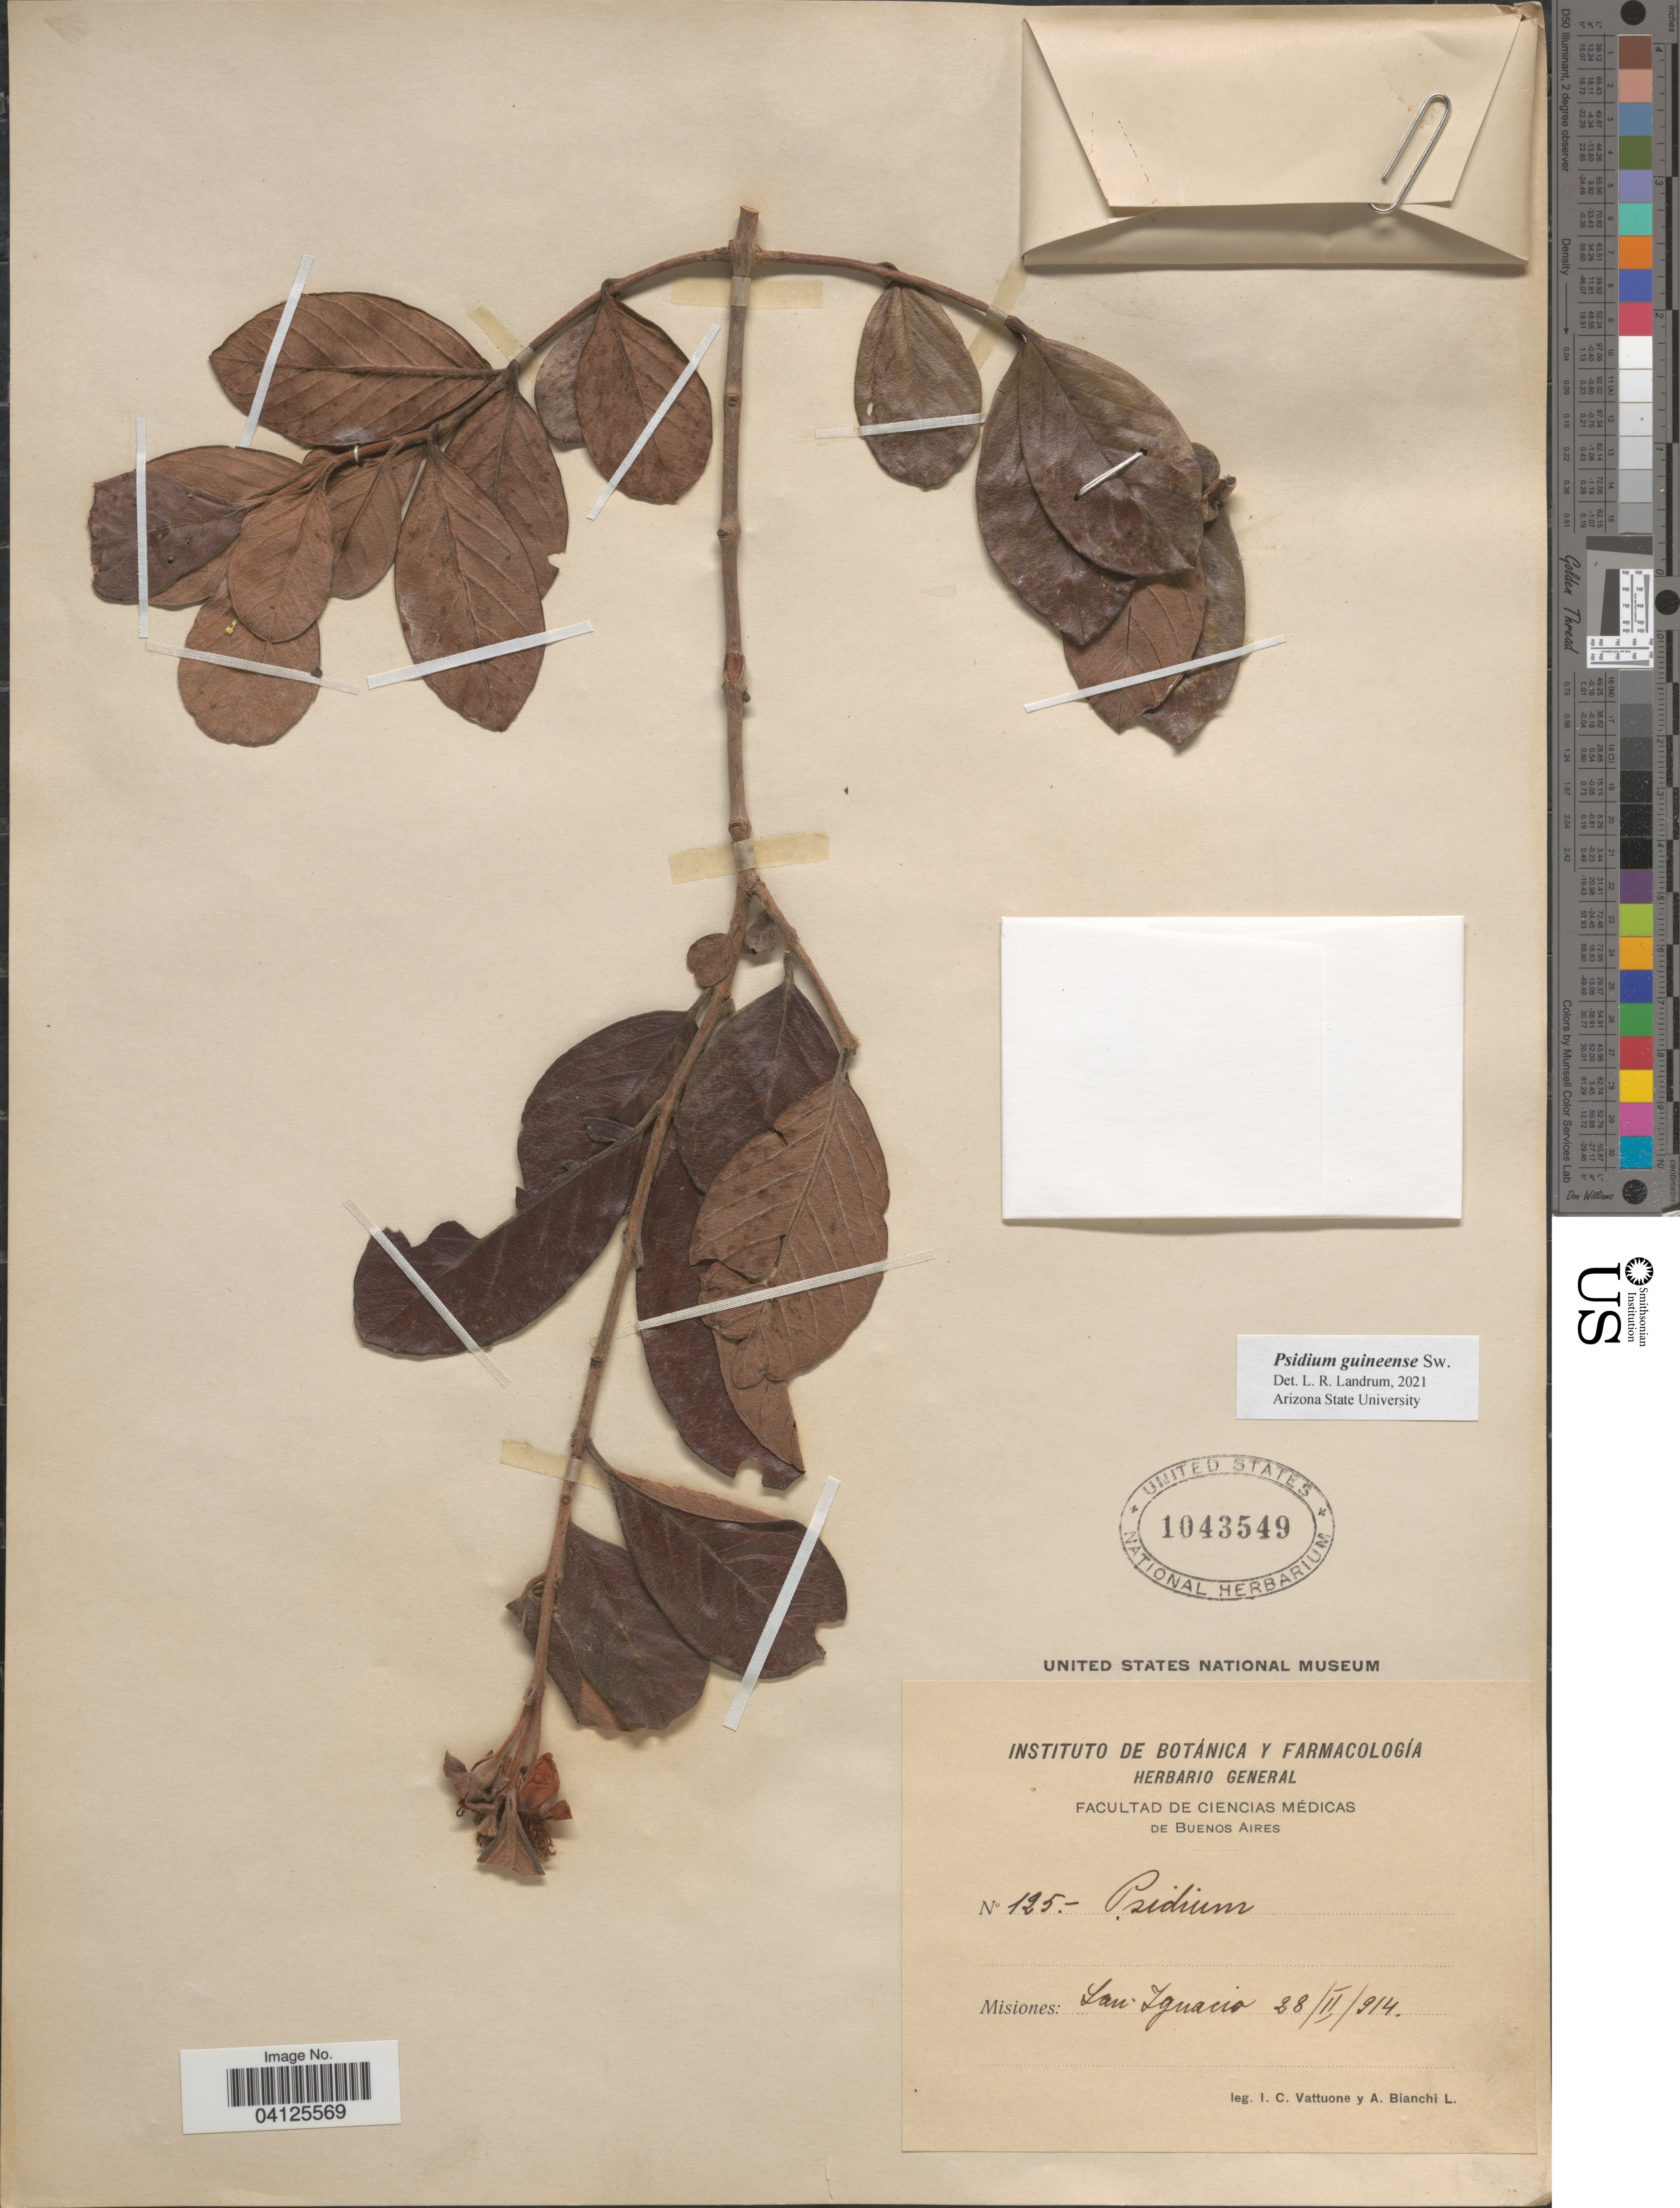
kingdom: Plantae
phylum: Tracheophyta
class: Magnoliopsida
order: Myrtales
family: Myrtaceae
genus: Psidium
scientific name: Psidium guineense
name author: Sw.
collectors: I. Vattuone & A. Bianchi L.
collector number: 125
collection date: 1914-02-28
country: Argentina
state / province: Misiones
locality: San Ignacio.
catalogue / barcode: US 1043549